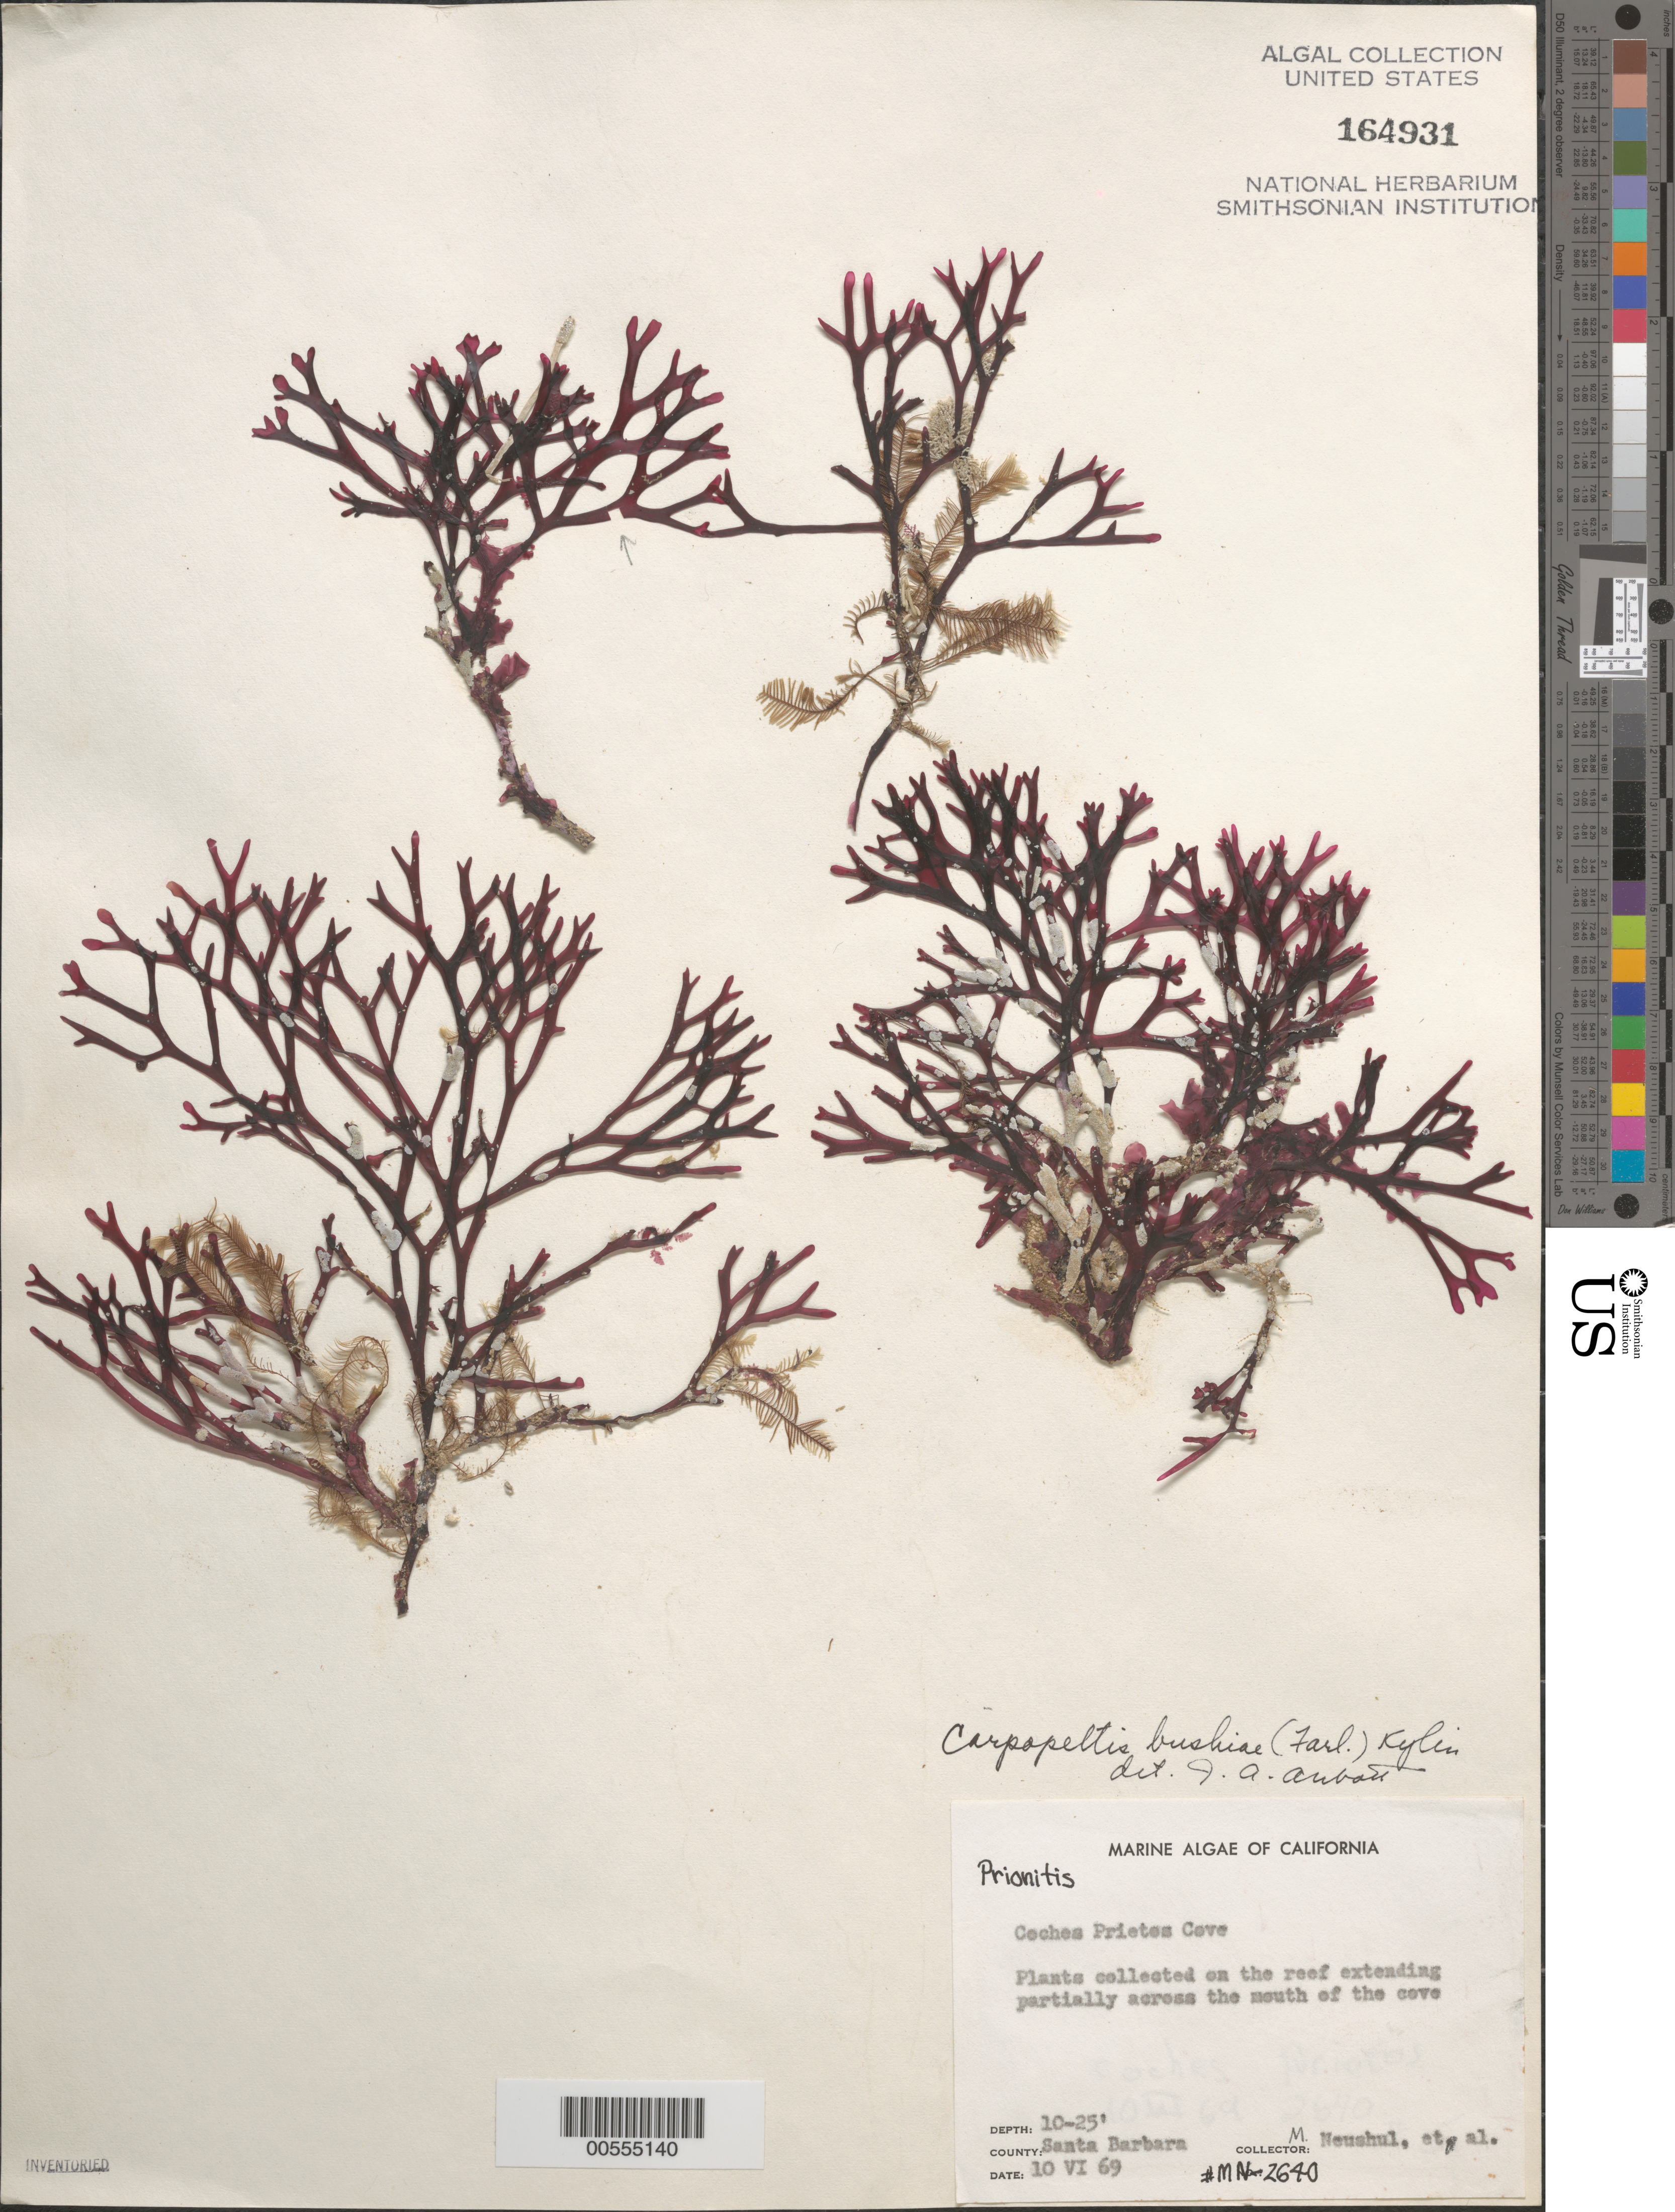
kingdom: Plantae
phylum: Rhodophyta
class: Florideophyceae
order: Halymeniales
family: Halymeniaceae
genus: Carpopeltis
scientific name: Carpopeltis bushiae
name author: (Farl.) Kylin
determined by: Abbott, Isabella A.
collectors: M. Neushul, A. Charters, M. Foster & D. C. Barilotti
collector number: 2640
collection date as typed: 10 Jun 1969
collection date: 1969-06-10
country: United States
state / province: California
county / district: Santa Barbara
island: Santa Cruz Island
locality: Coches Prietos Cove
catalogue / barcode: US 164931